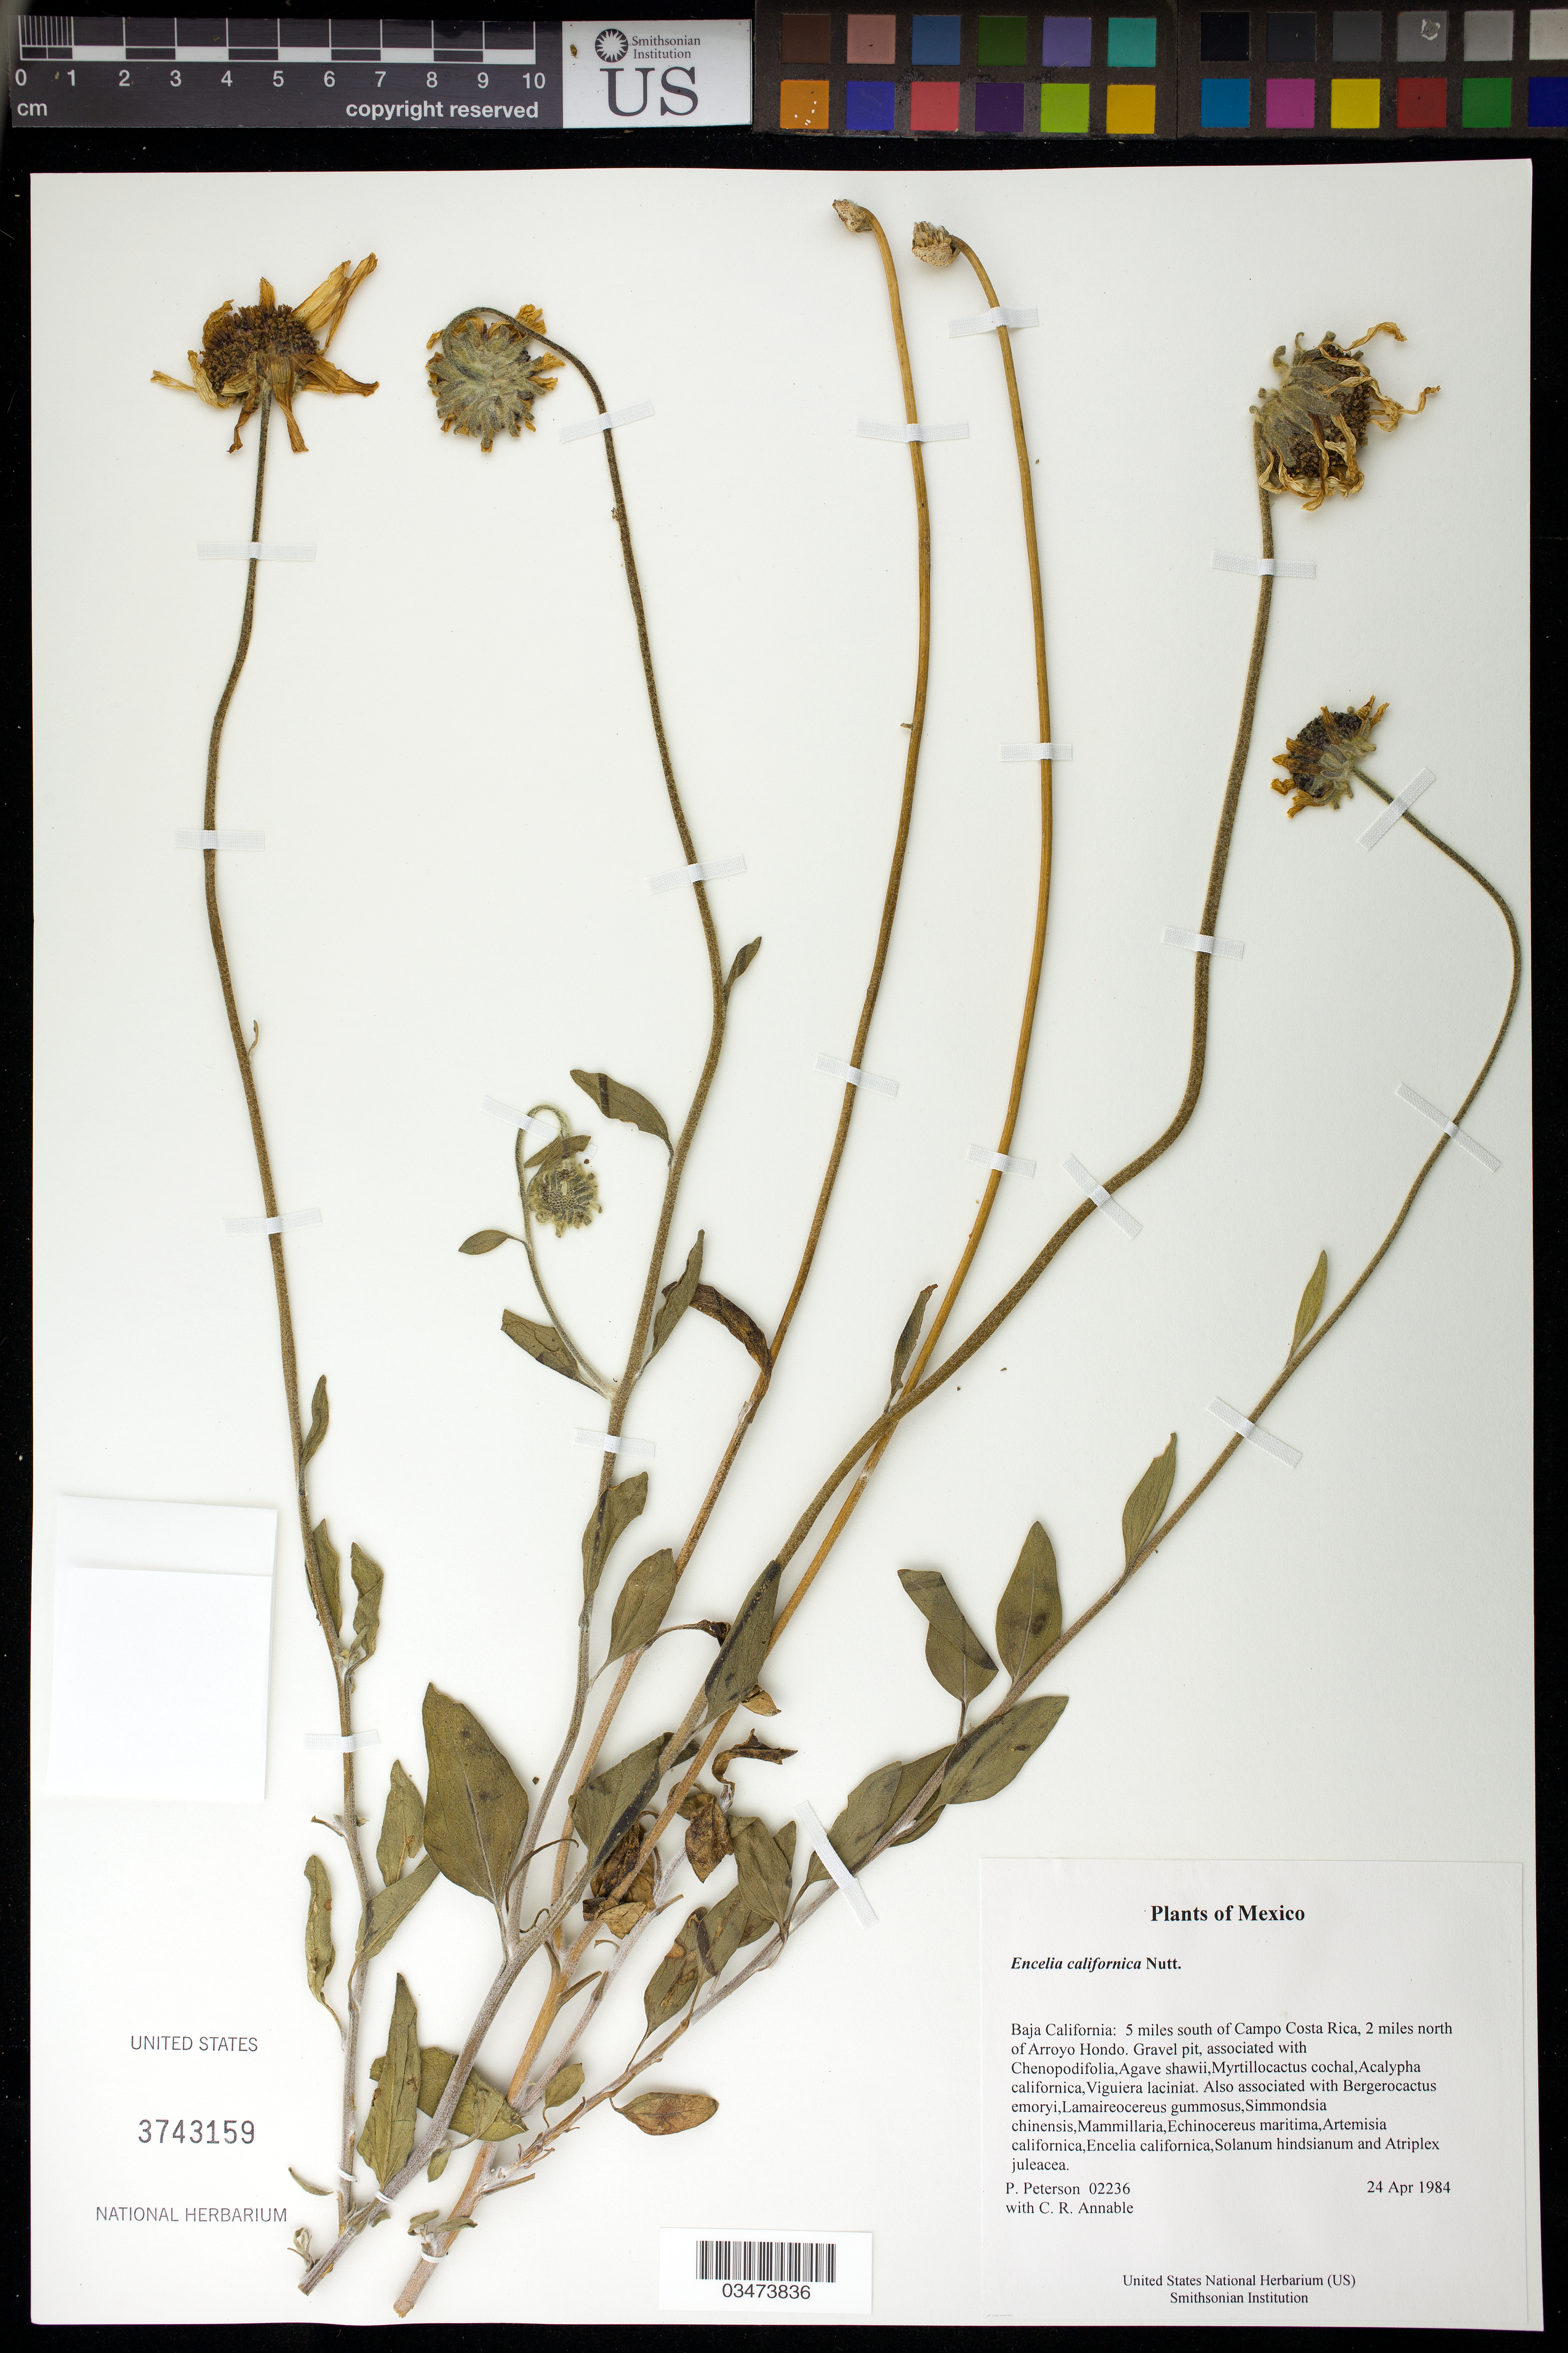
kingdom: Plantae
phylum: Tracheophyta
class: Magnoliopsida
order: Asterales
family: Asteraceae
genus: Encelia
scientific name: Encelia californica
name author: Nutt.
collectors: P. M. Peterson & C. R. Annable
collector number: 02236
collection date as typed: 24 Apr 1984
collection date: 1984-04-24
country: Mexico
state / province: Baja California Norte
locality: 5 miles south of Campo Costa Rica, 2 miles north of Arroyo Hondo.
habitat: Gravel pit, associated with Chenopodifolia,Agave shawii,Myrtillocactus cochal,Acalypha californica,Viguiera laciniat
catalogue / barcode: US 3743159